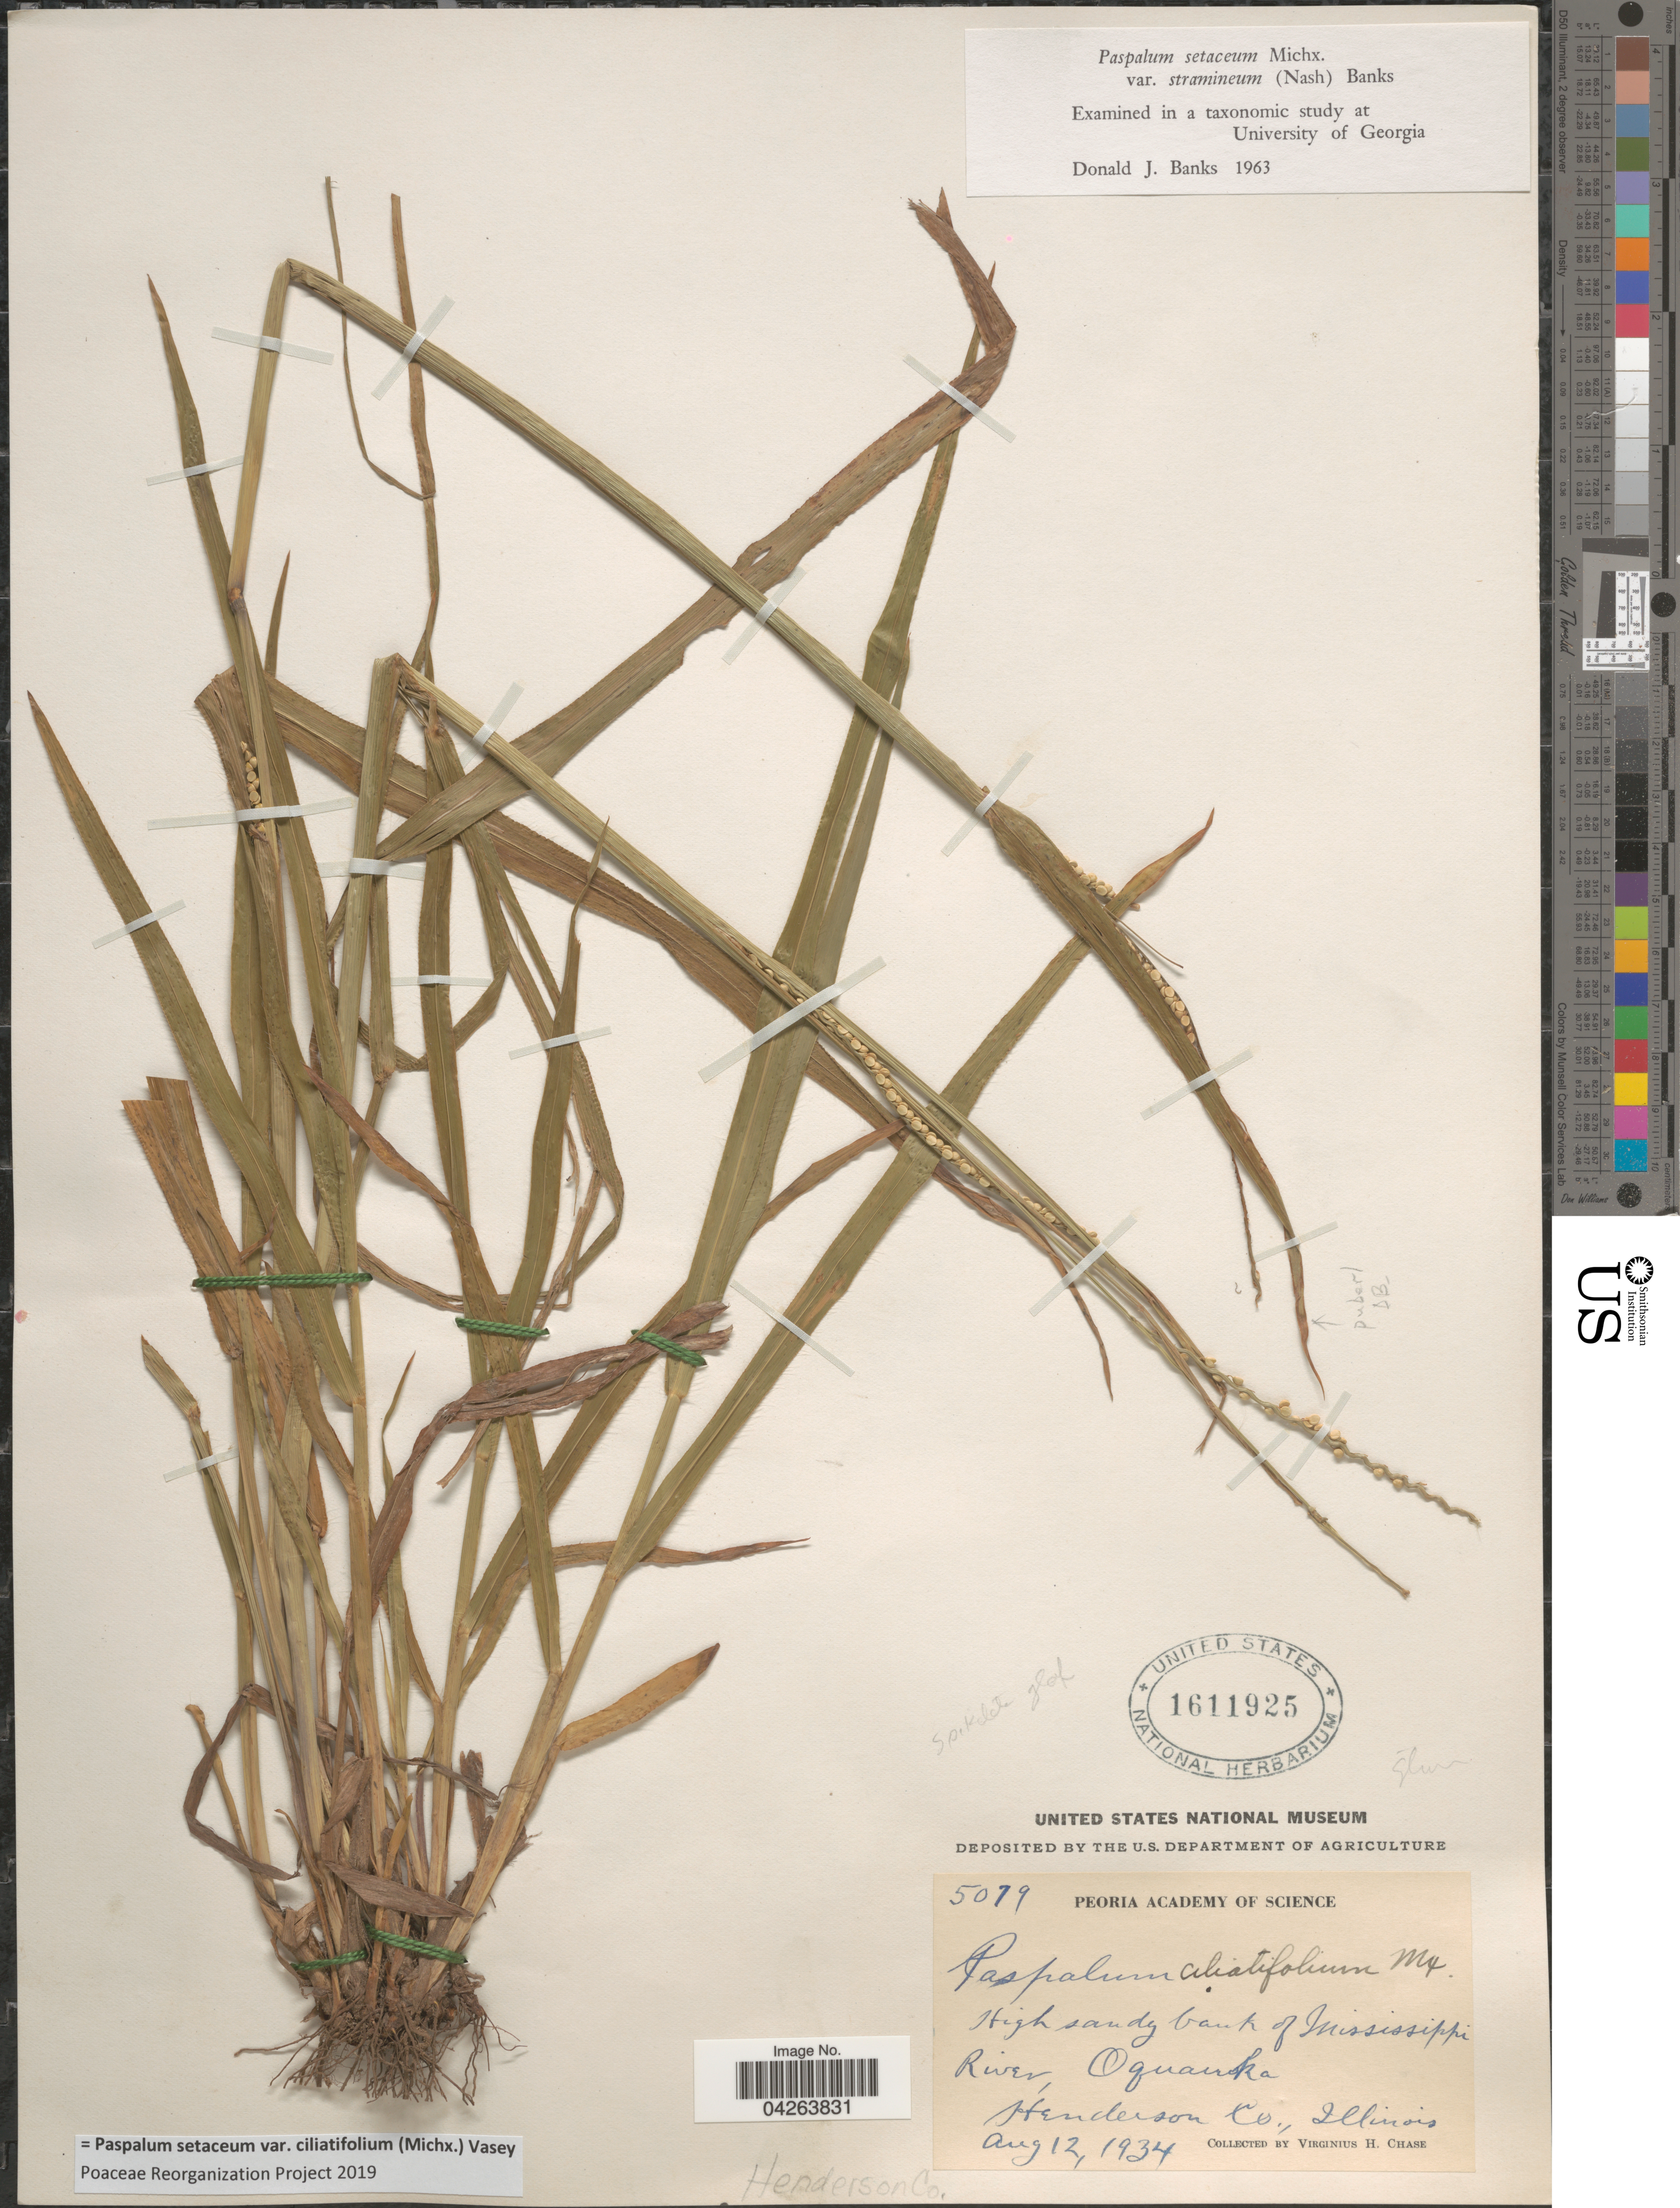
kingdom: Plantae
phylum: Tracheophyta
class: Liliopsida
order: Poales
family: Poaceae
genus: Paspalum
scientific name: Paspalum setaceum var. ciliatifolium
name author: (Michx.) Vasey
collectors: V. H. Chase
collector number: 5079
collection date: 1934-08-12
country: United States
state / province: Illinois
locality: High sandy bank of Mississippi River, Oquawka. Henderson Co.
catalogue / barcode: US 1611925